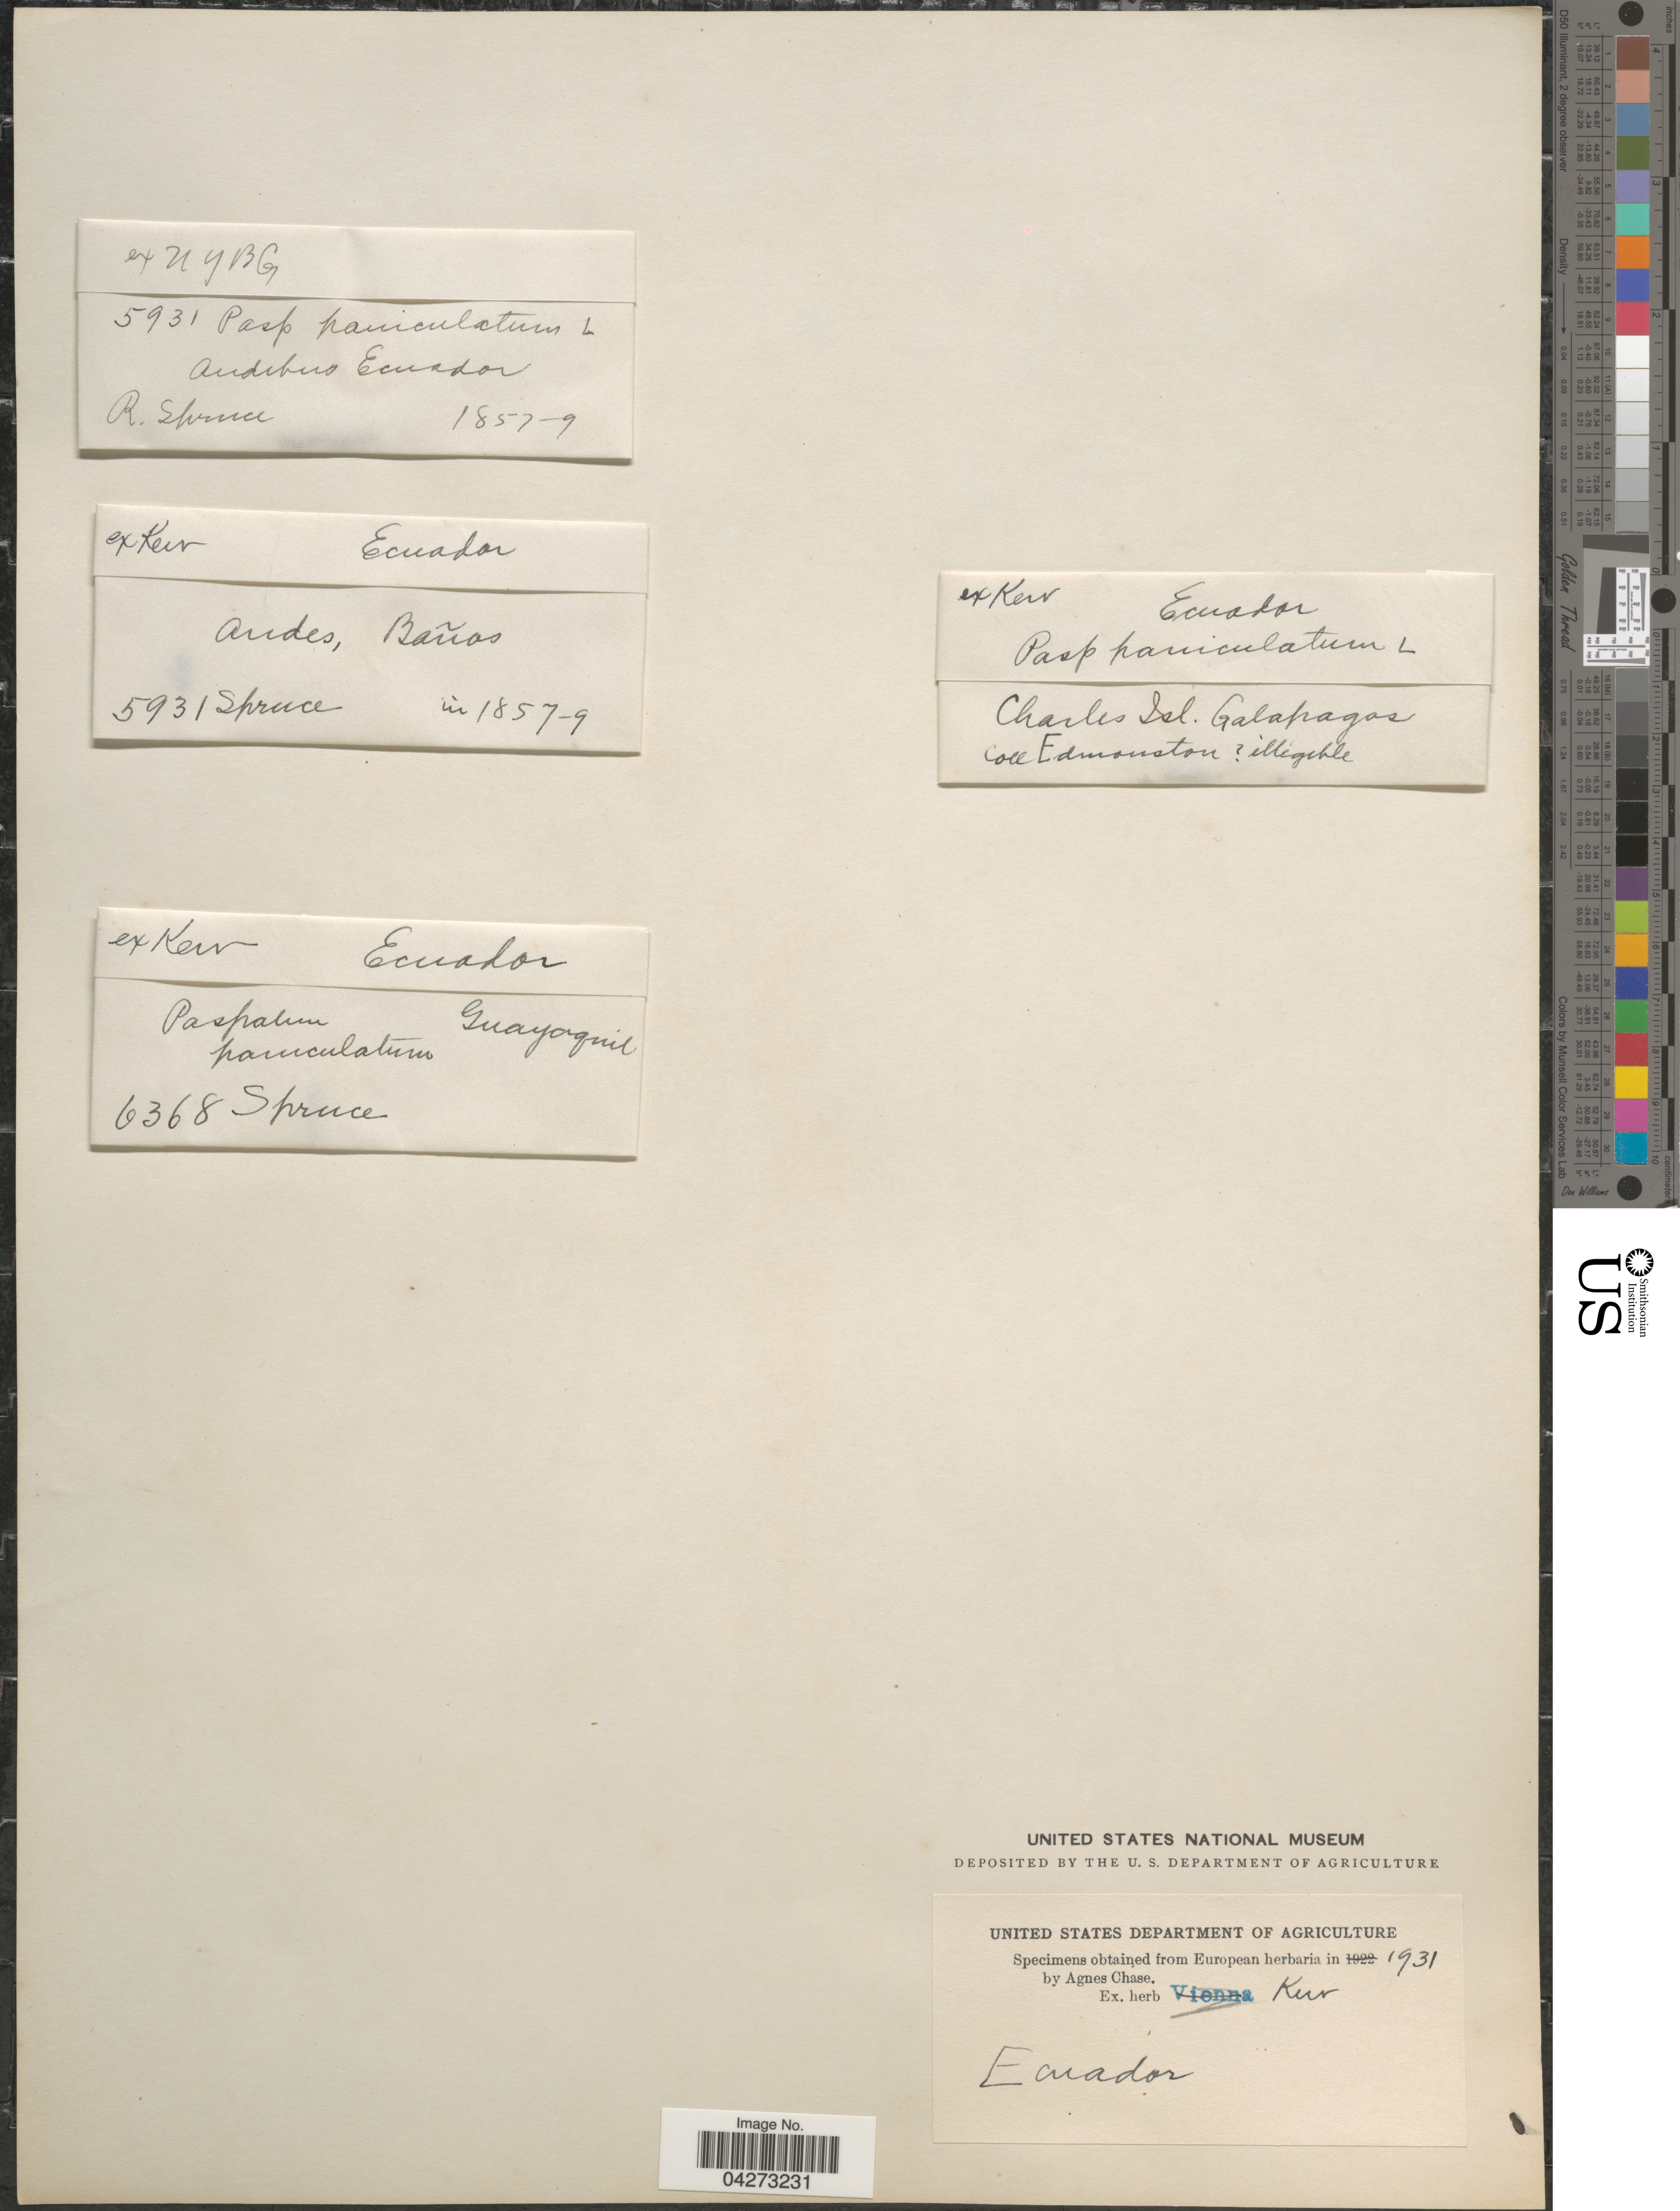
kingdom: Plantae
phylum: Tracheophyta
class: Liliopsida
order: Poales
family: Poaceae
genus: Paspalum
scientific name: Paspalum paniculatum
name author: L.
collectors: Edmonston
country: Ecuador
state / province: Colón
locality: Charles Isl. Galapagos.